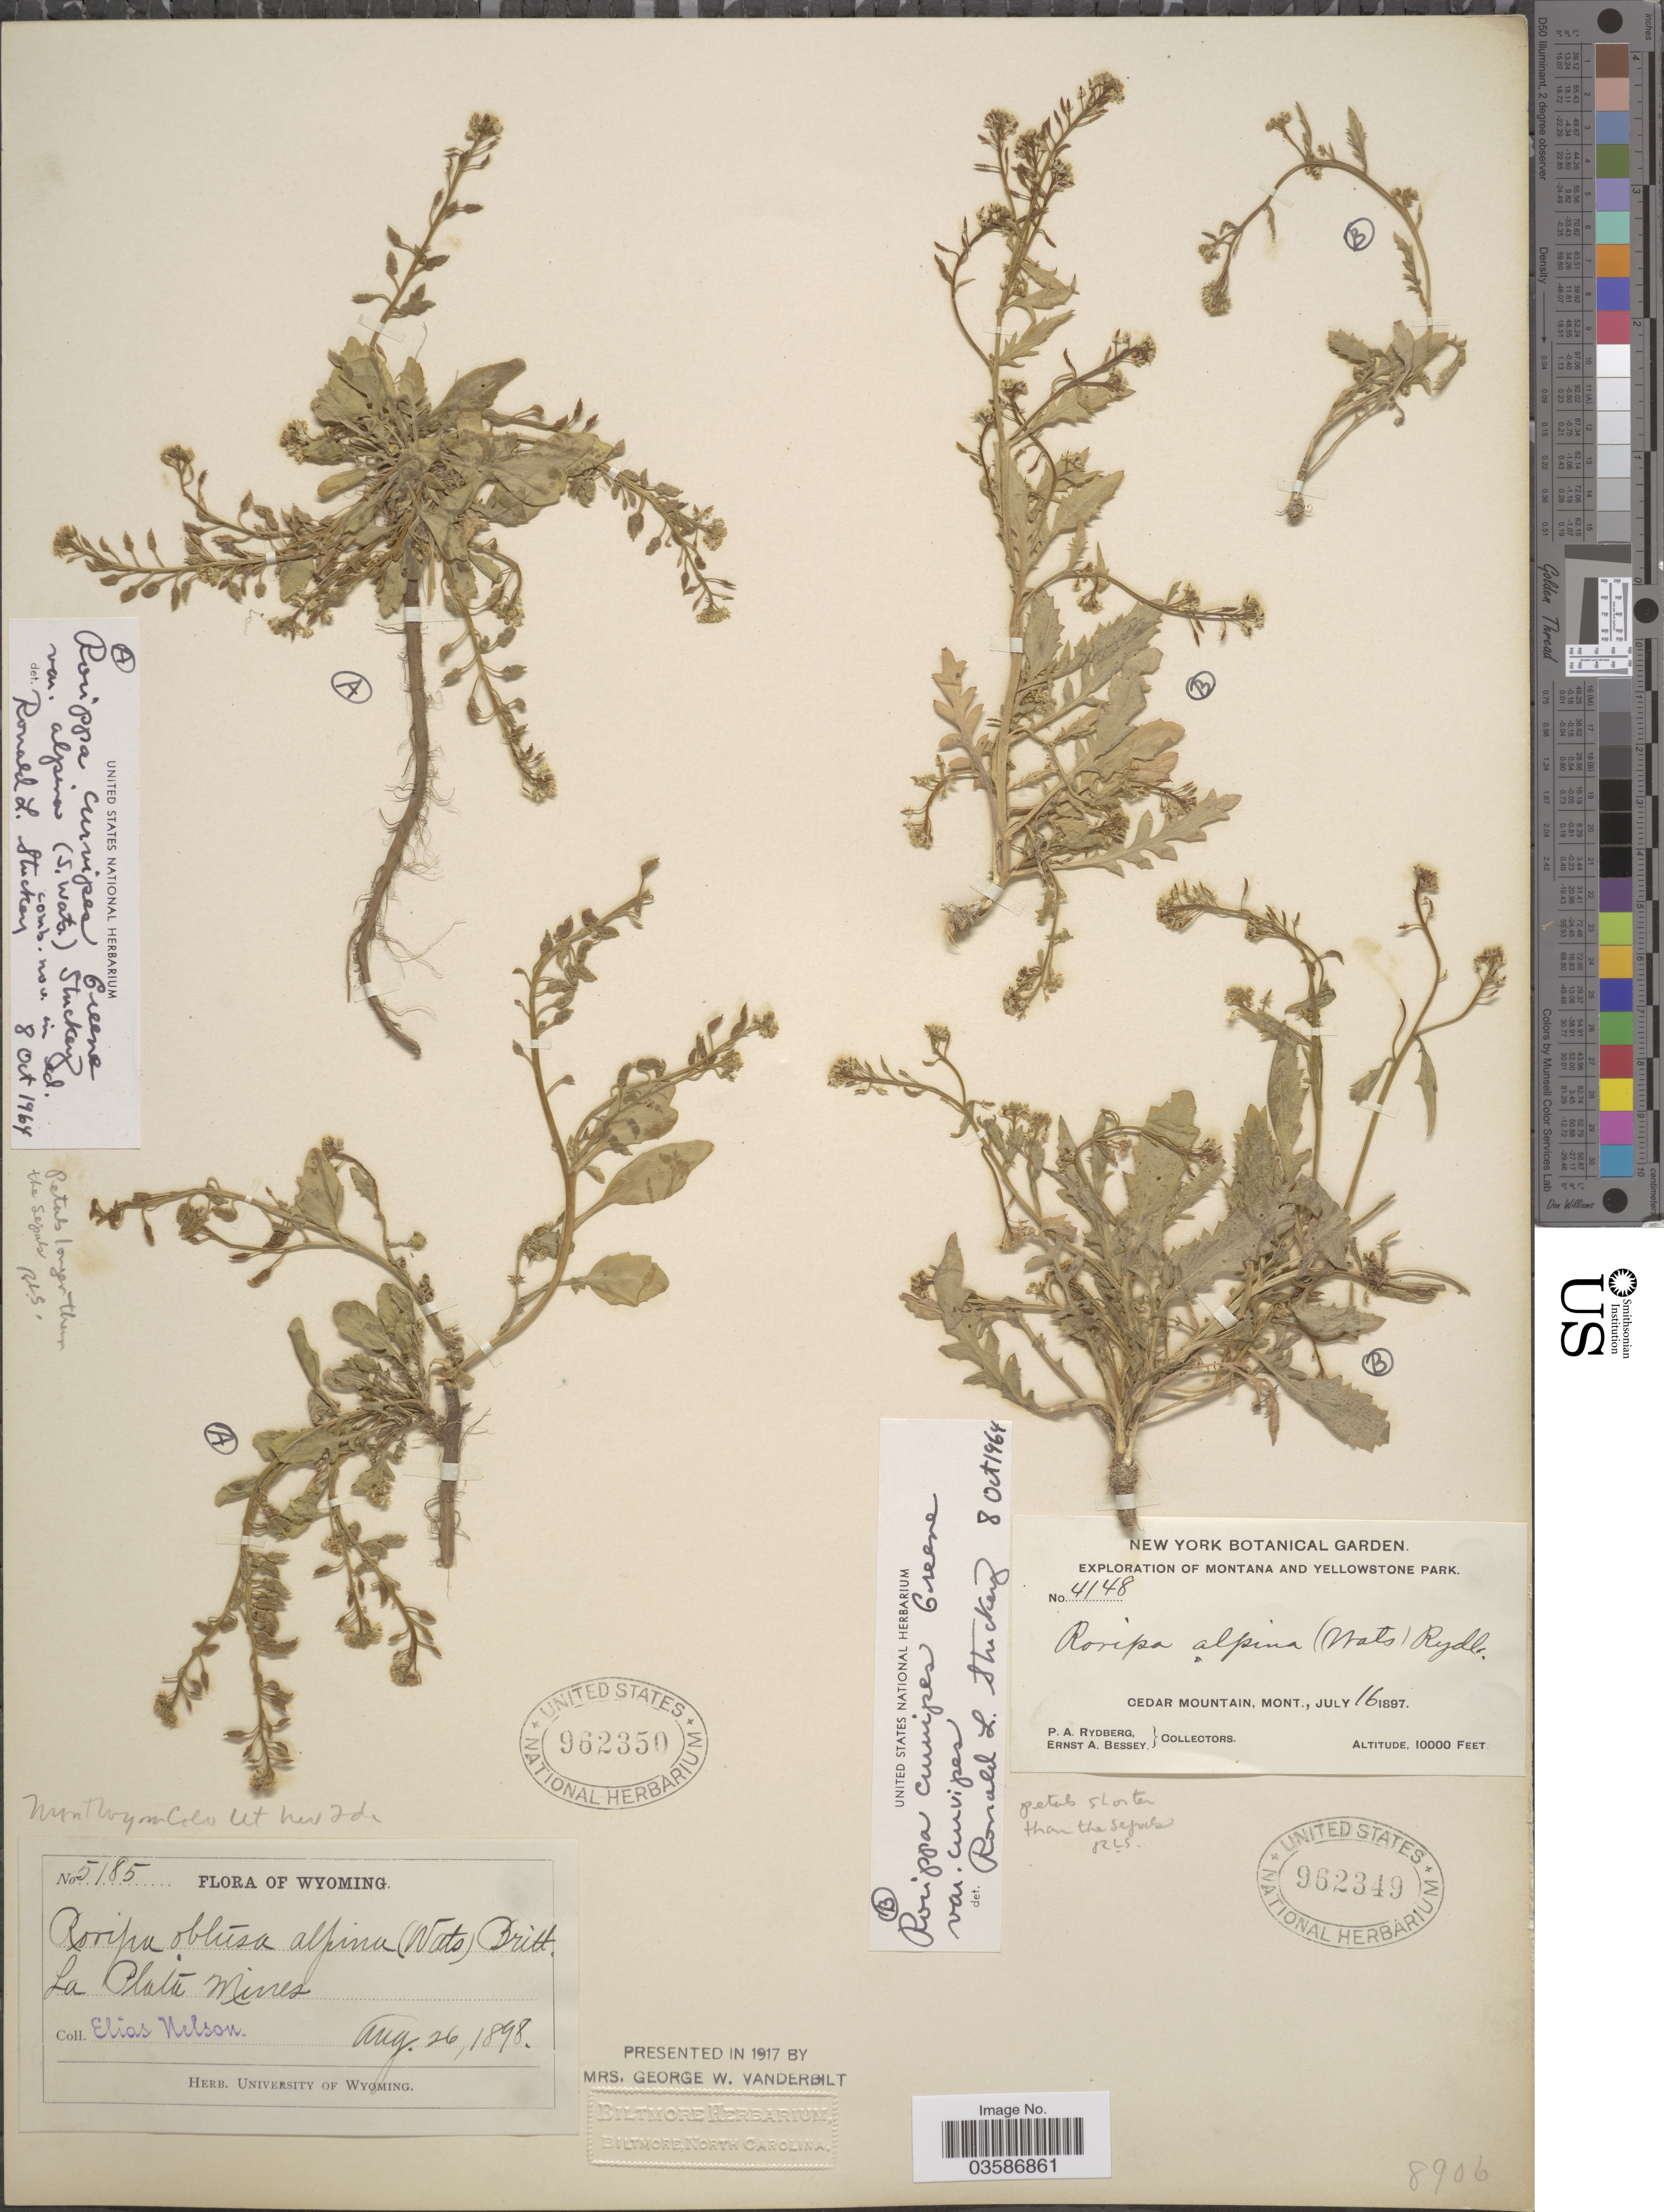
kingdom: Plantae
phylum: Tracheophyta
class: Magnoliopsida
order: Brassicales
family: Brassicaceae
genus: Rorippa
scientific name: Rorippa curvipes var. curvipes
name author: Greene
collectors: E. Nelson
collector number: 5185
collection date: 1898-08-26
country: United States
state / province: Wyoming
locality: La Plata Mines.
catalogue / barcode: US 962350